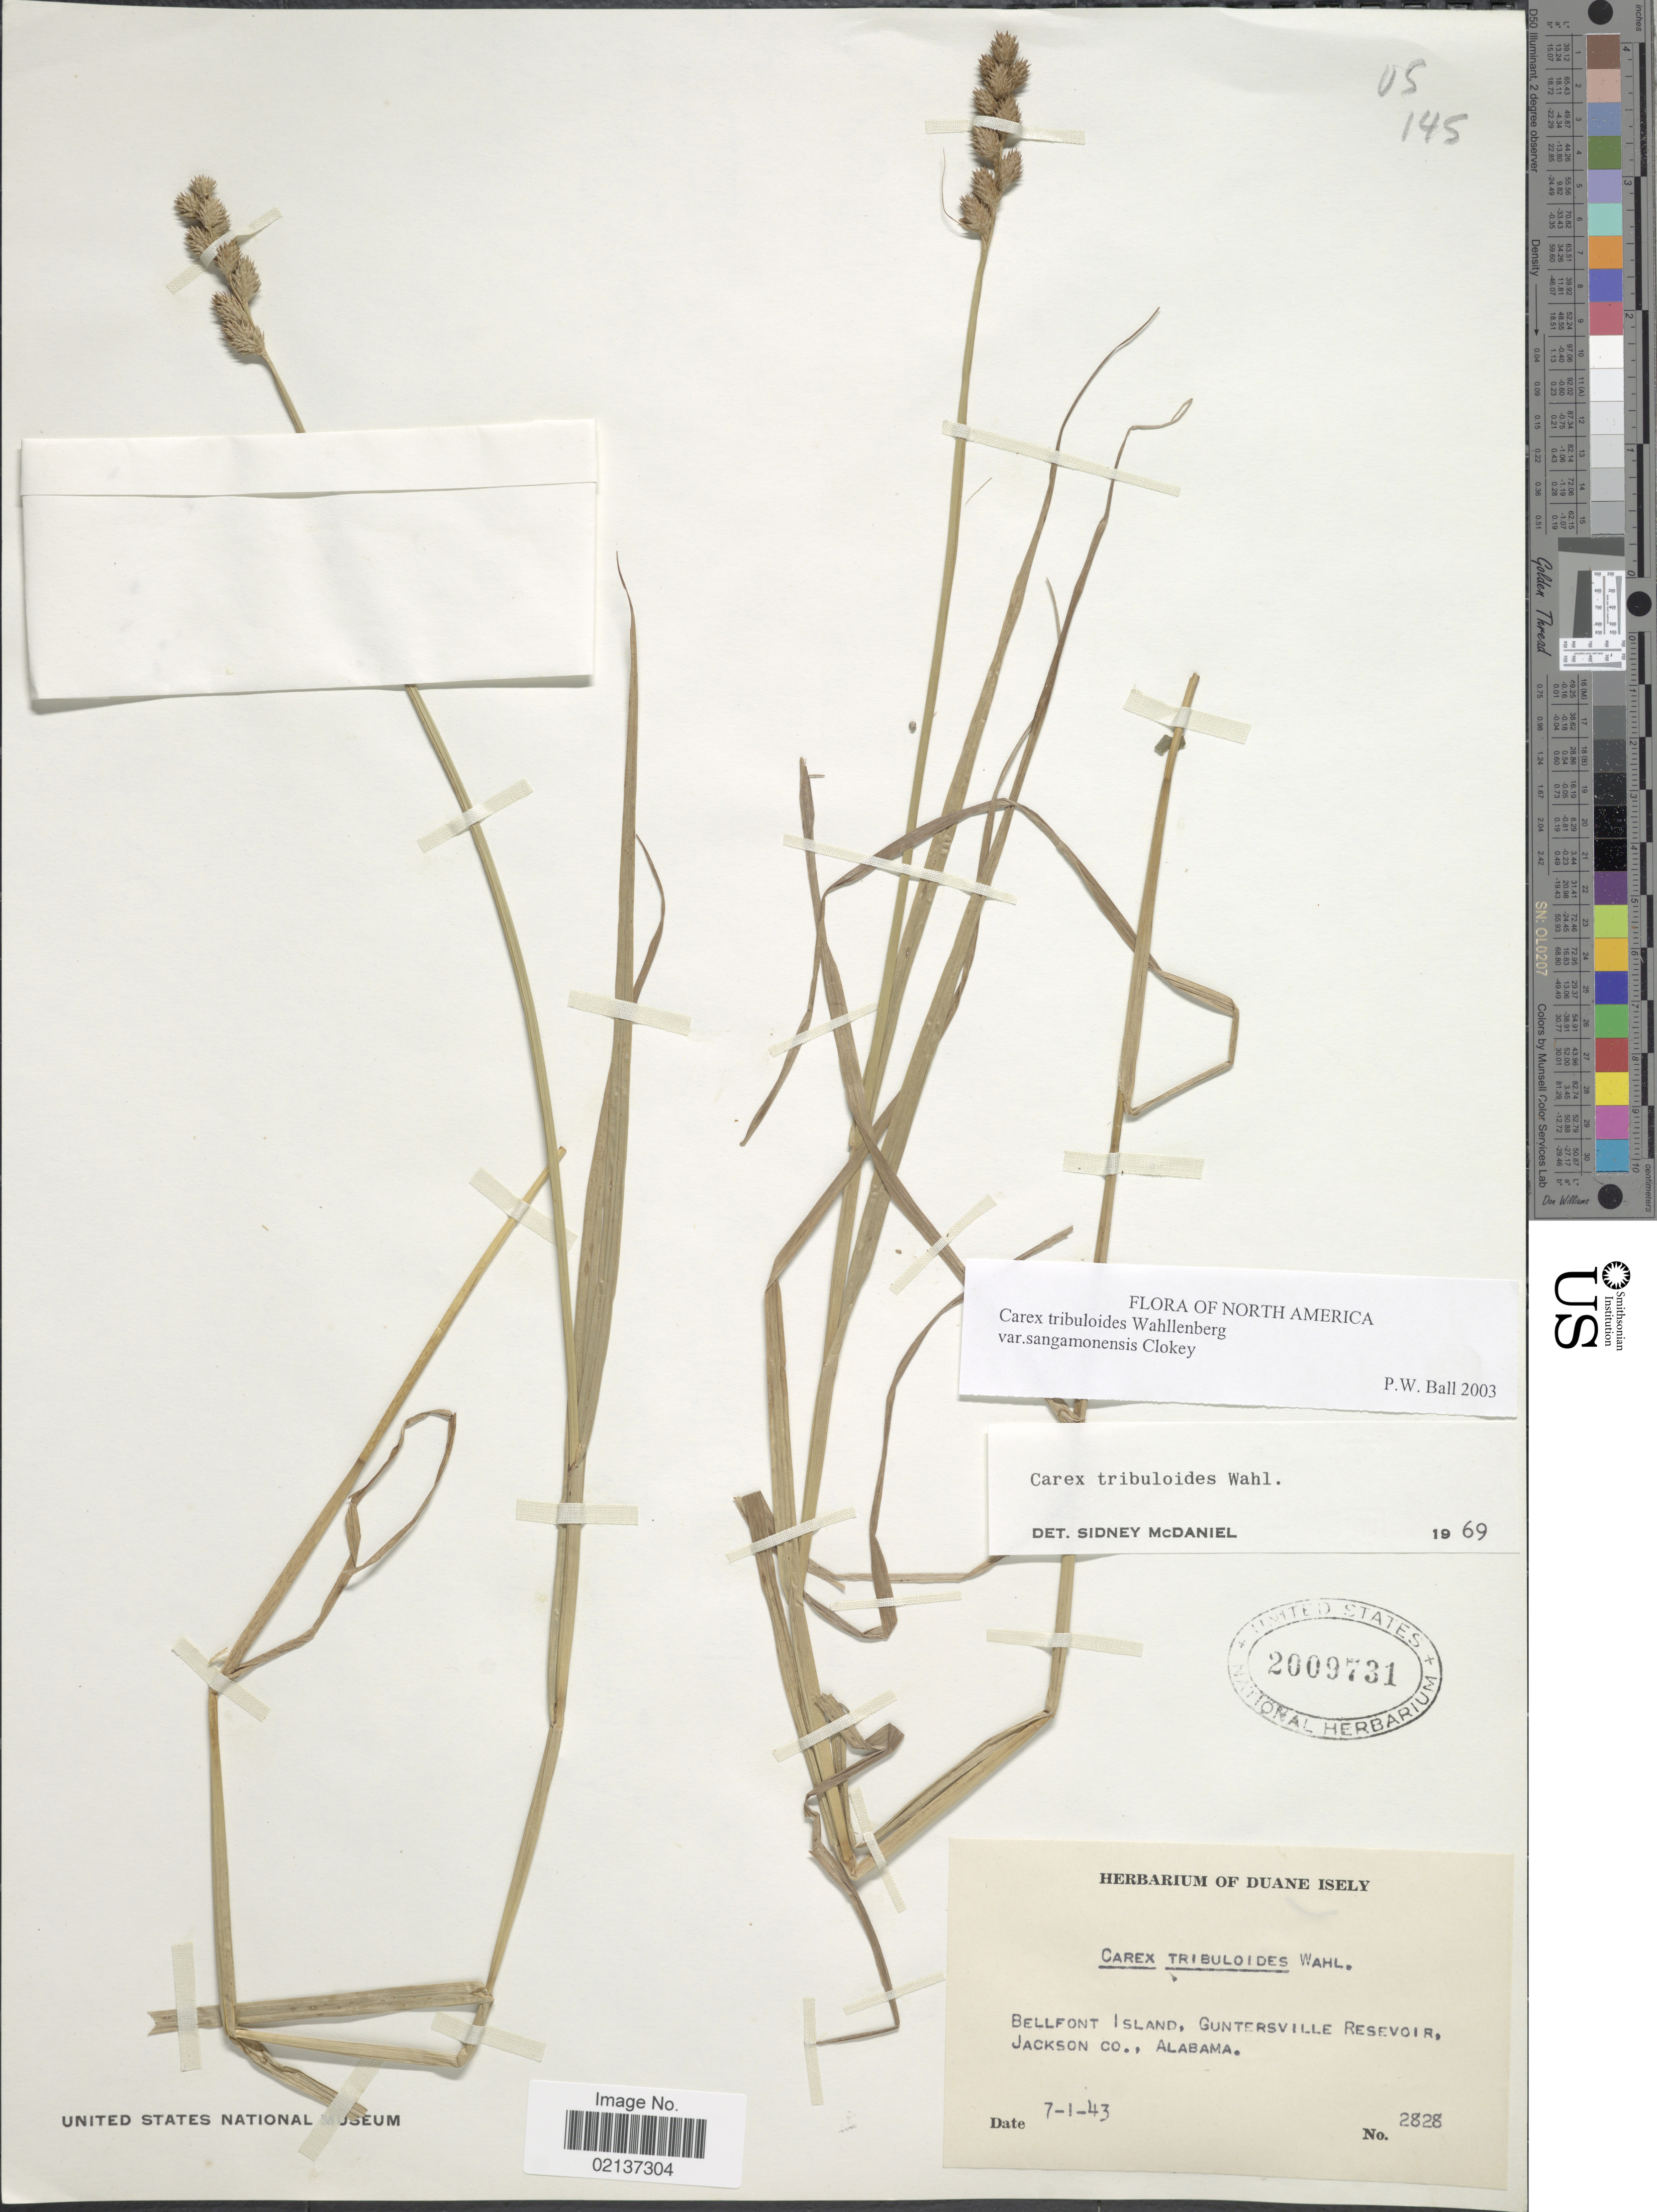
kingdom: Plantae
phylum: Tracheophyta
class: Liliopsida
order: Poales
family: Cyperaceae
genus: Carex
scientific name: Carex tribuloides var. sangamonensis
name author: Clokey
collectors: ex. herb. Duane Isely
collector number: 2828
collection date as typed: Transcribed d/m/y: 1/7/43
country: United States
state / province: Alabama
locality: Bellfont Island, Guntersville Reservoir, Jackson Co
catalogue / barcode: US 2009731